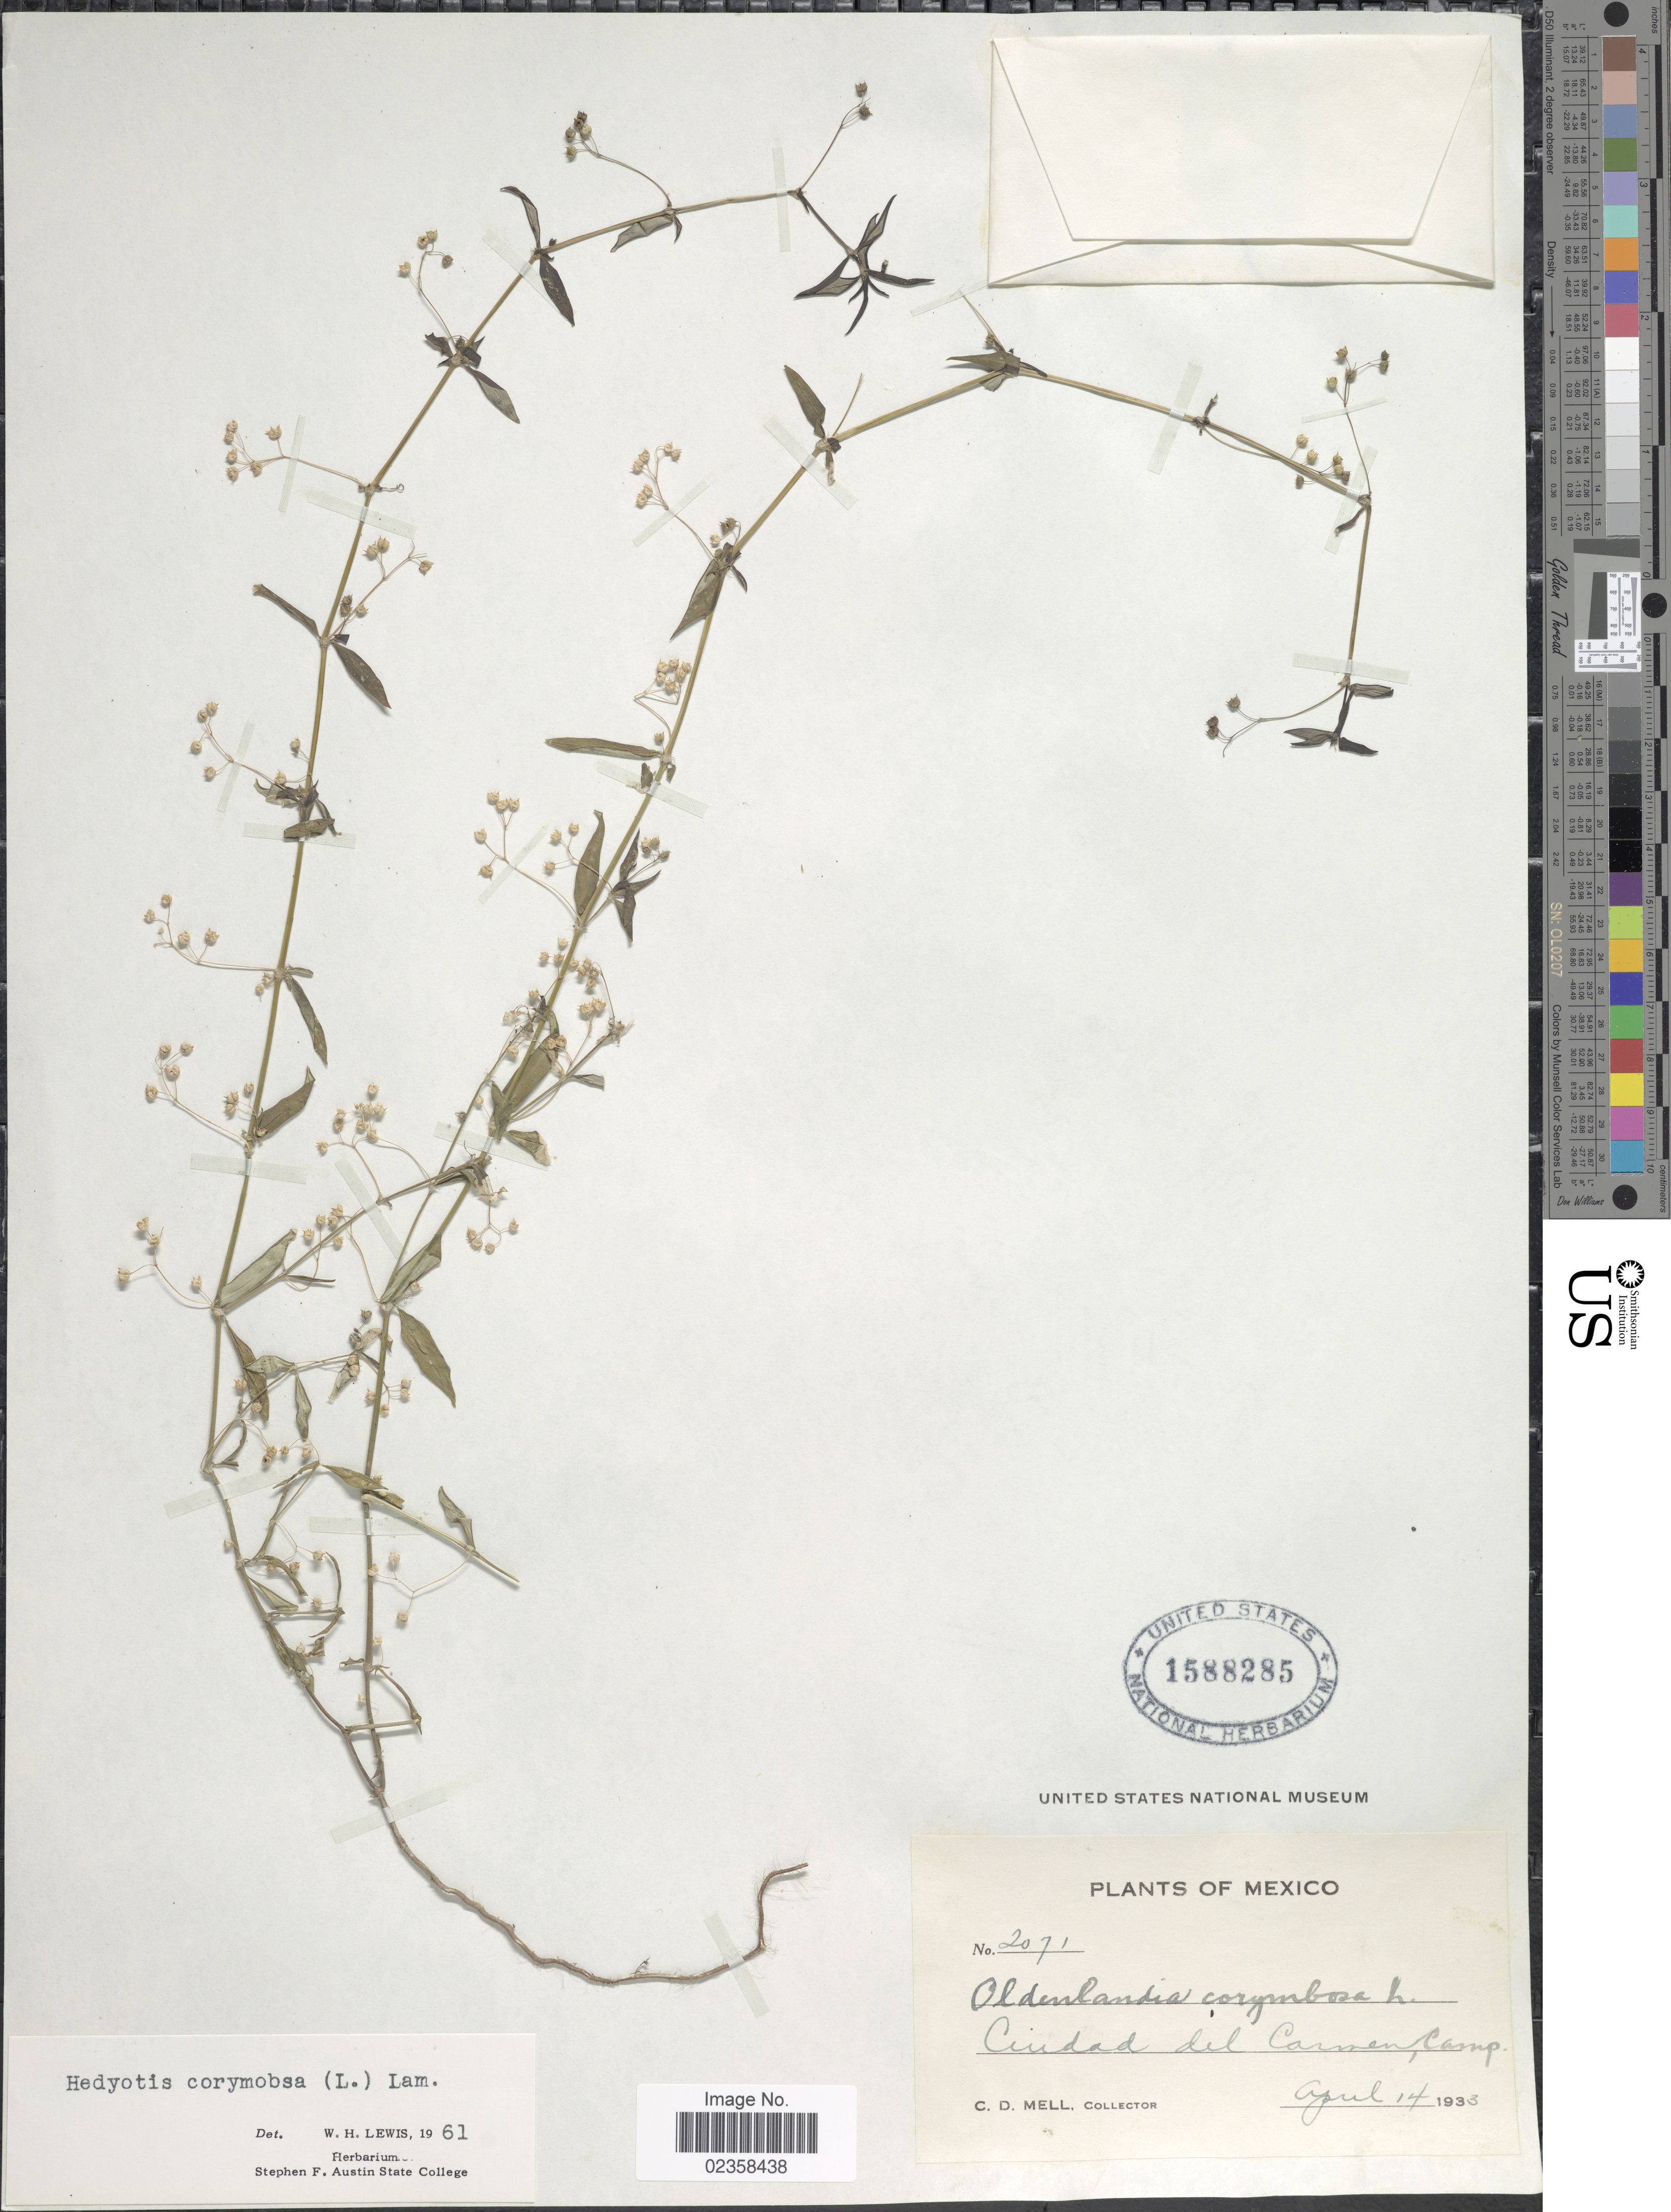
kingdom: Plantae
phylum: Tracheophyta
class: Magnoliopsida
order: Gentianales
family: Rubiaceae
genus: Oldenlandia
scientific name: Oldenlandia corymbosa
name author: L.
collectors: C. D. Mell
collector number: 2071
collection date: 1933-04-14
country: Mexico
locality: Ciudad del Carmen, Camp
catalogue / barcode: US 1588285